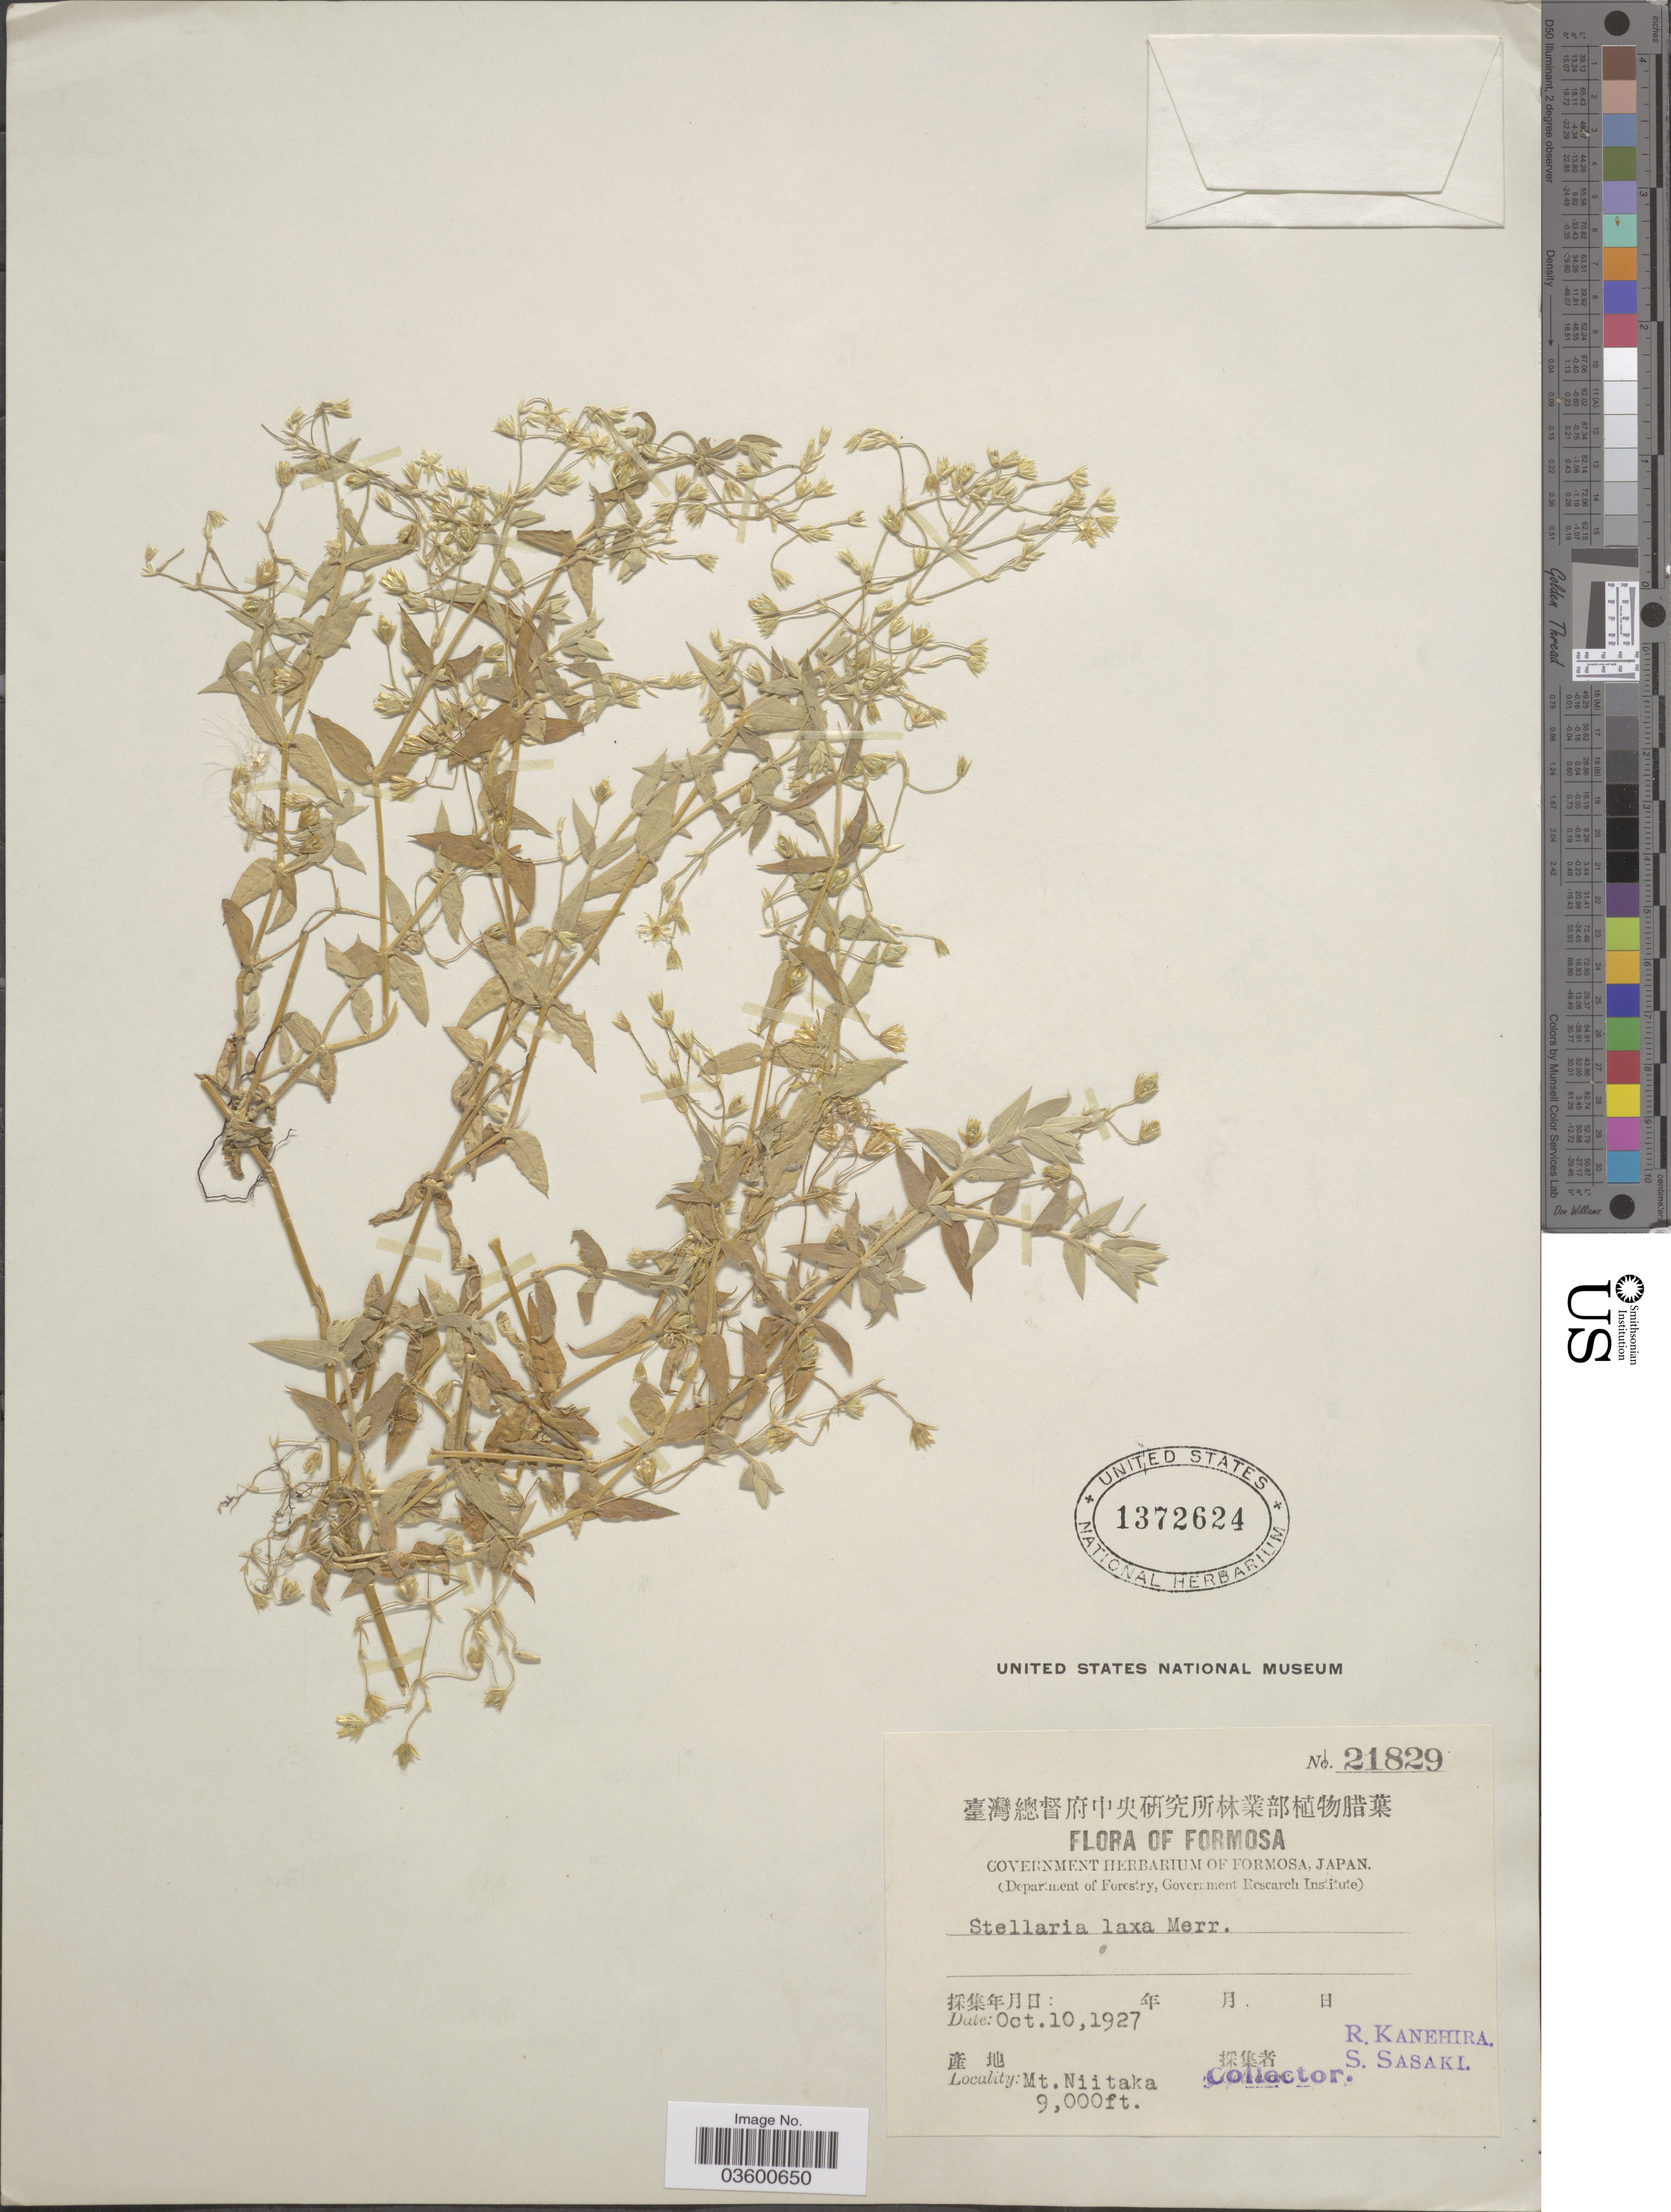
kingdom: Plantae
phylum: Tracheophyta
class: Magnoliopsida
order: Caryophyllales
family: Caryophyllaceae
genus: Stellaria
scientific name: Stellaria laxa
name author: Merr.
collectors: R. Kanehira & S. Sasaki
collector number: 21829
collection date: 1927-10-10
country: Taiwan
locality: Formosa. Mt. Niitaka.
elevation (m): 2743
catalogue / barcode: US 1372624